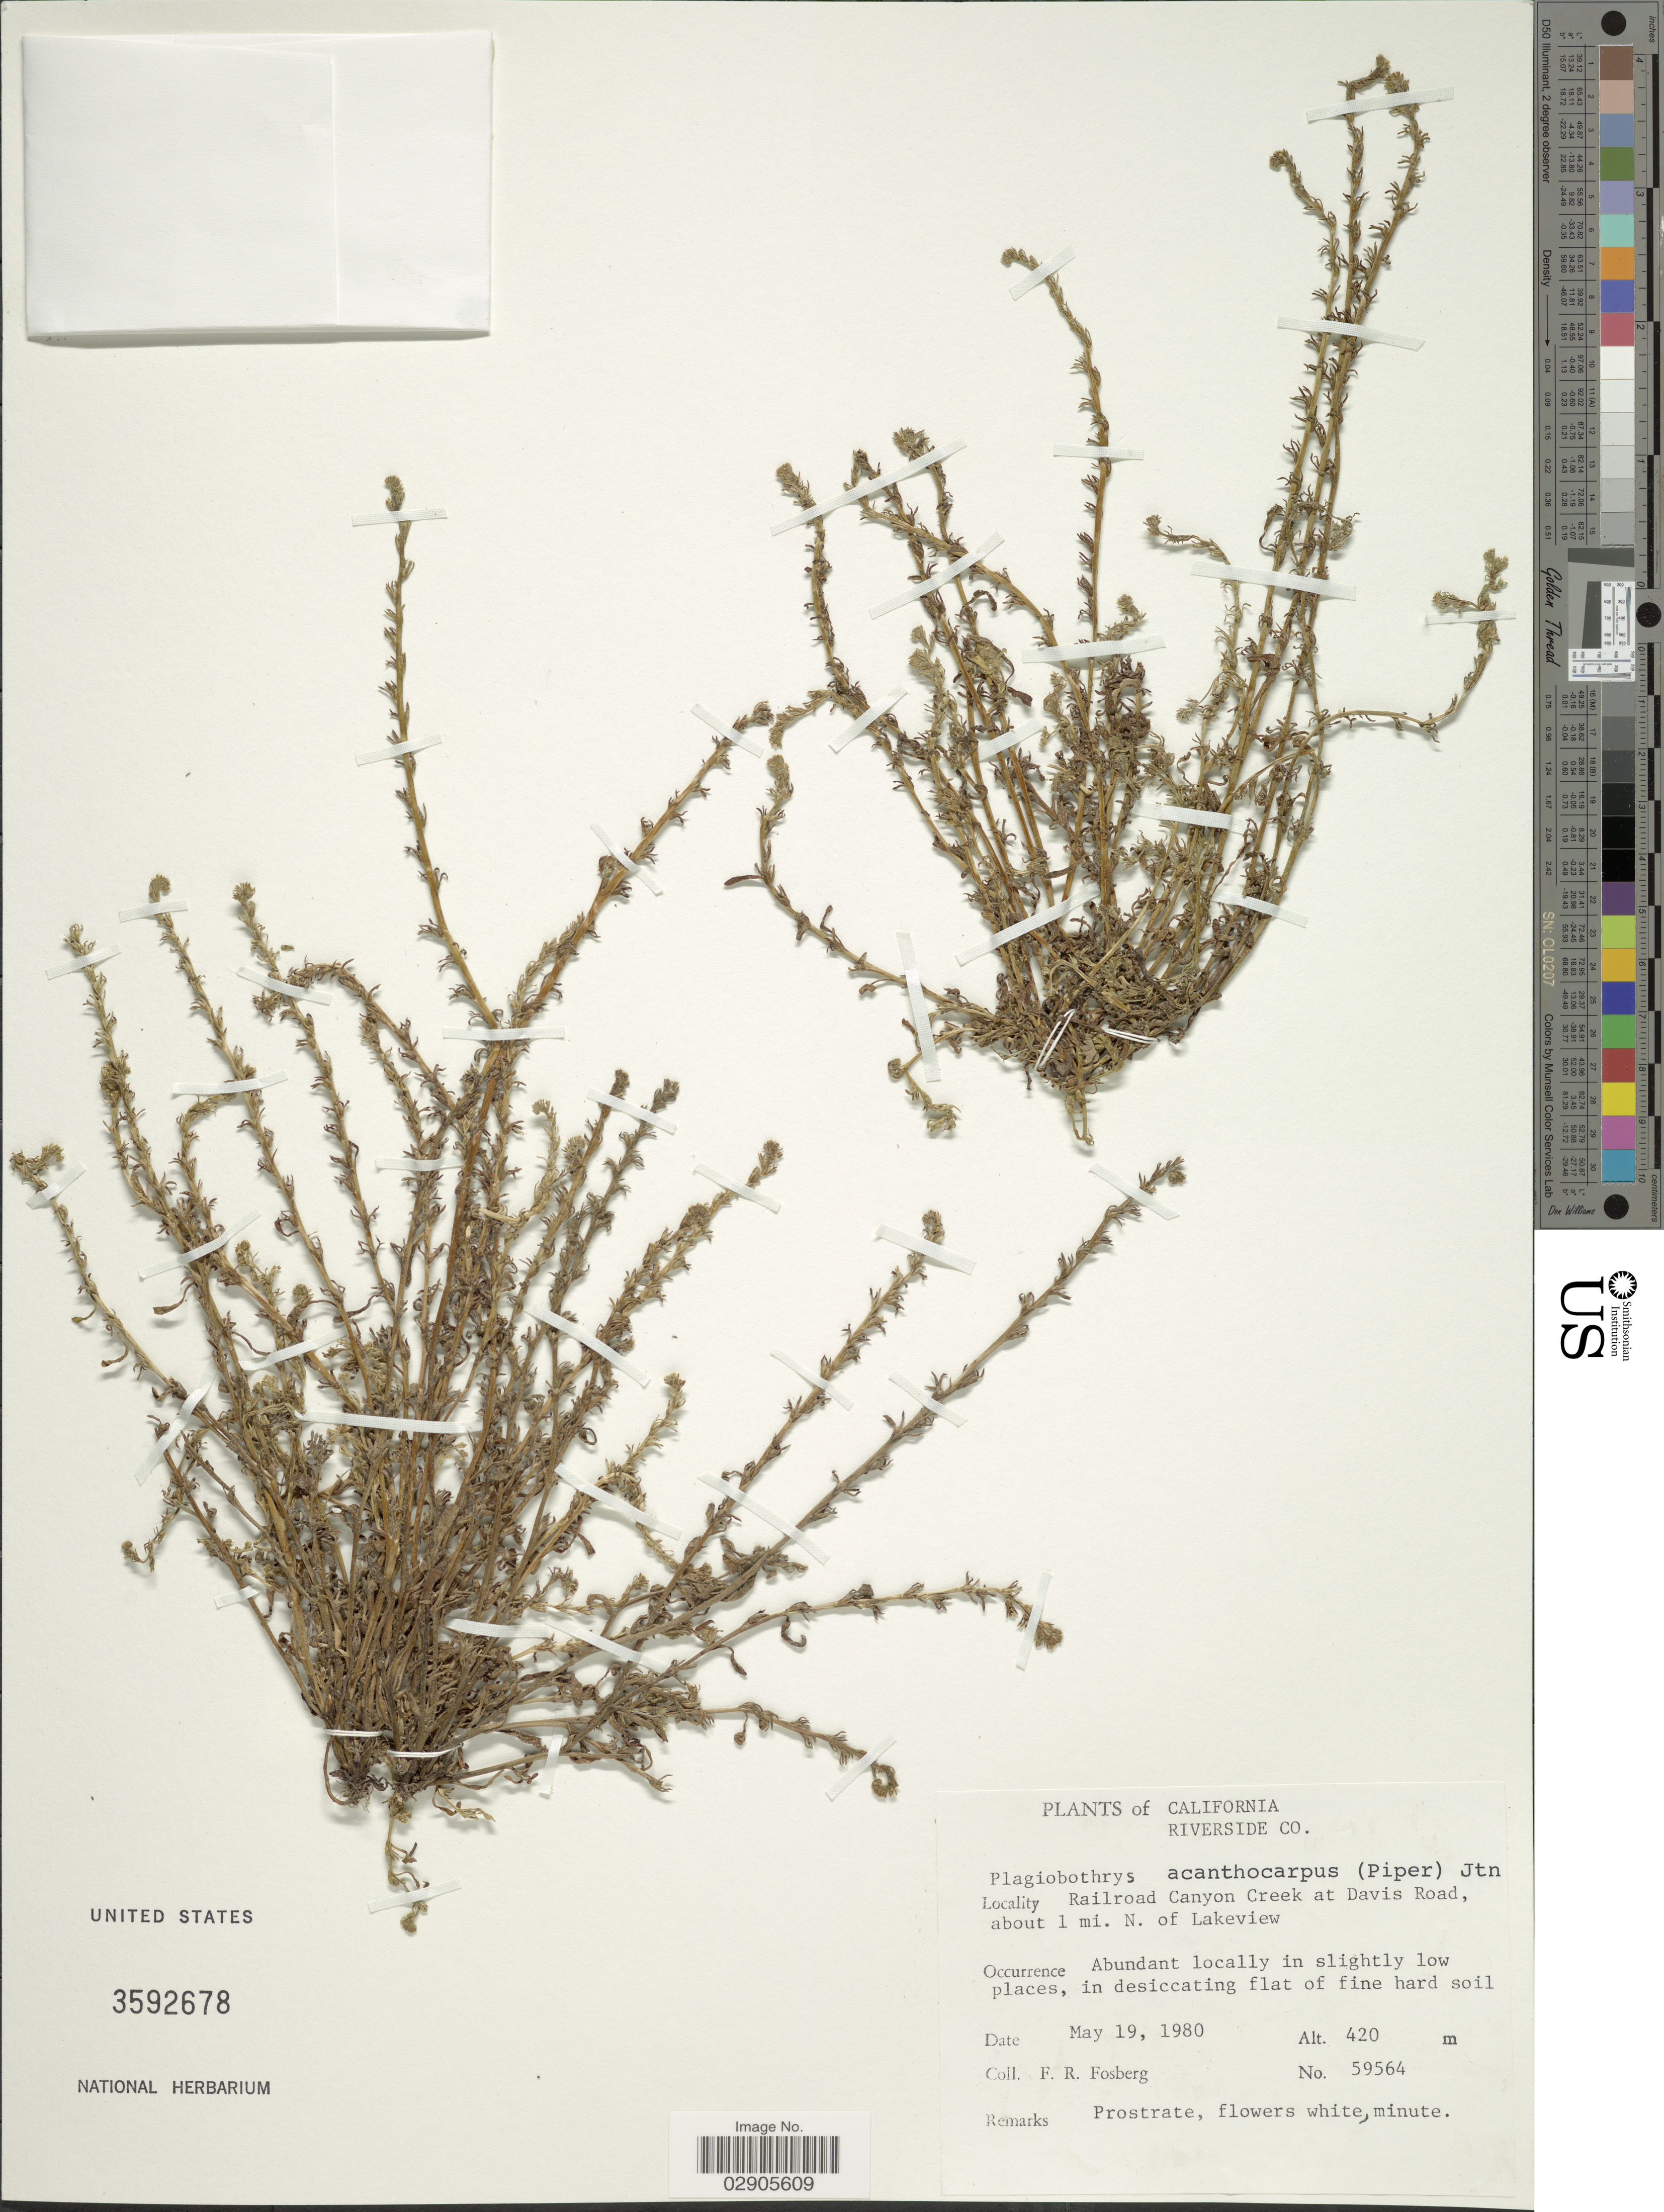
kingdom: Plantae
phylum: Tracheophyta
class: Magnoliopsida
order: Boraginales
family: Boraginaceae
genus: Plagiobothrys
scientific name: Plagiobothrys acanthocarpus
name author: (Piper) I.M. Johnst.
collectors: F. R. Fosberg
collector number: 59564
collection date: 1980-05-19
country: United States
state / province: California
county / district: Riverside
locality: Riverside Co. Railroad Canyon Creek at Davis Road, about 1 mi. N. of Lakeview.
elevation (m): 420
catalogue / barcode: US 3592678